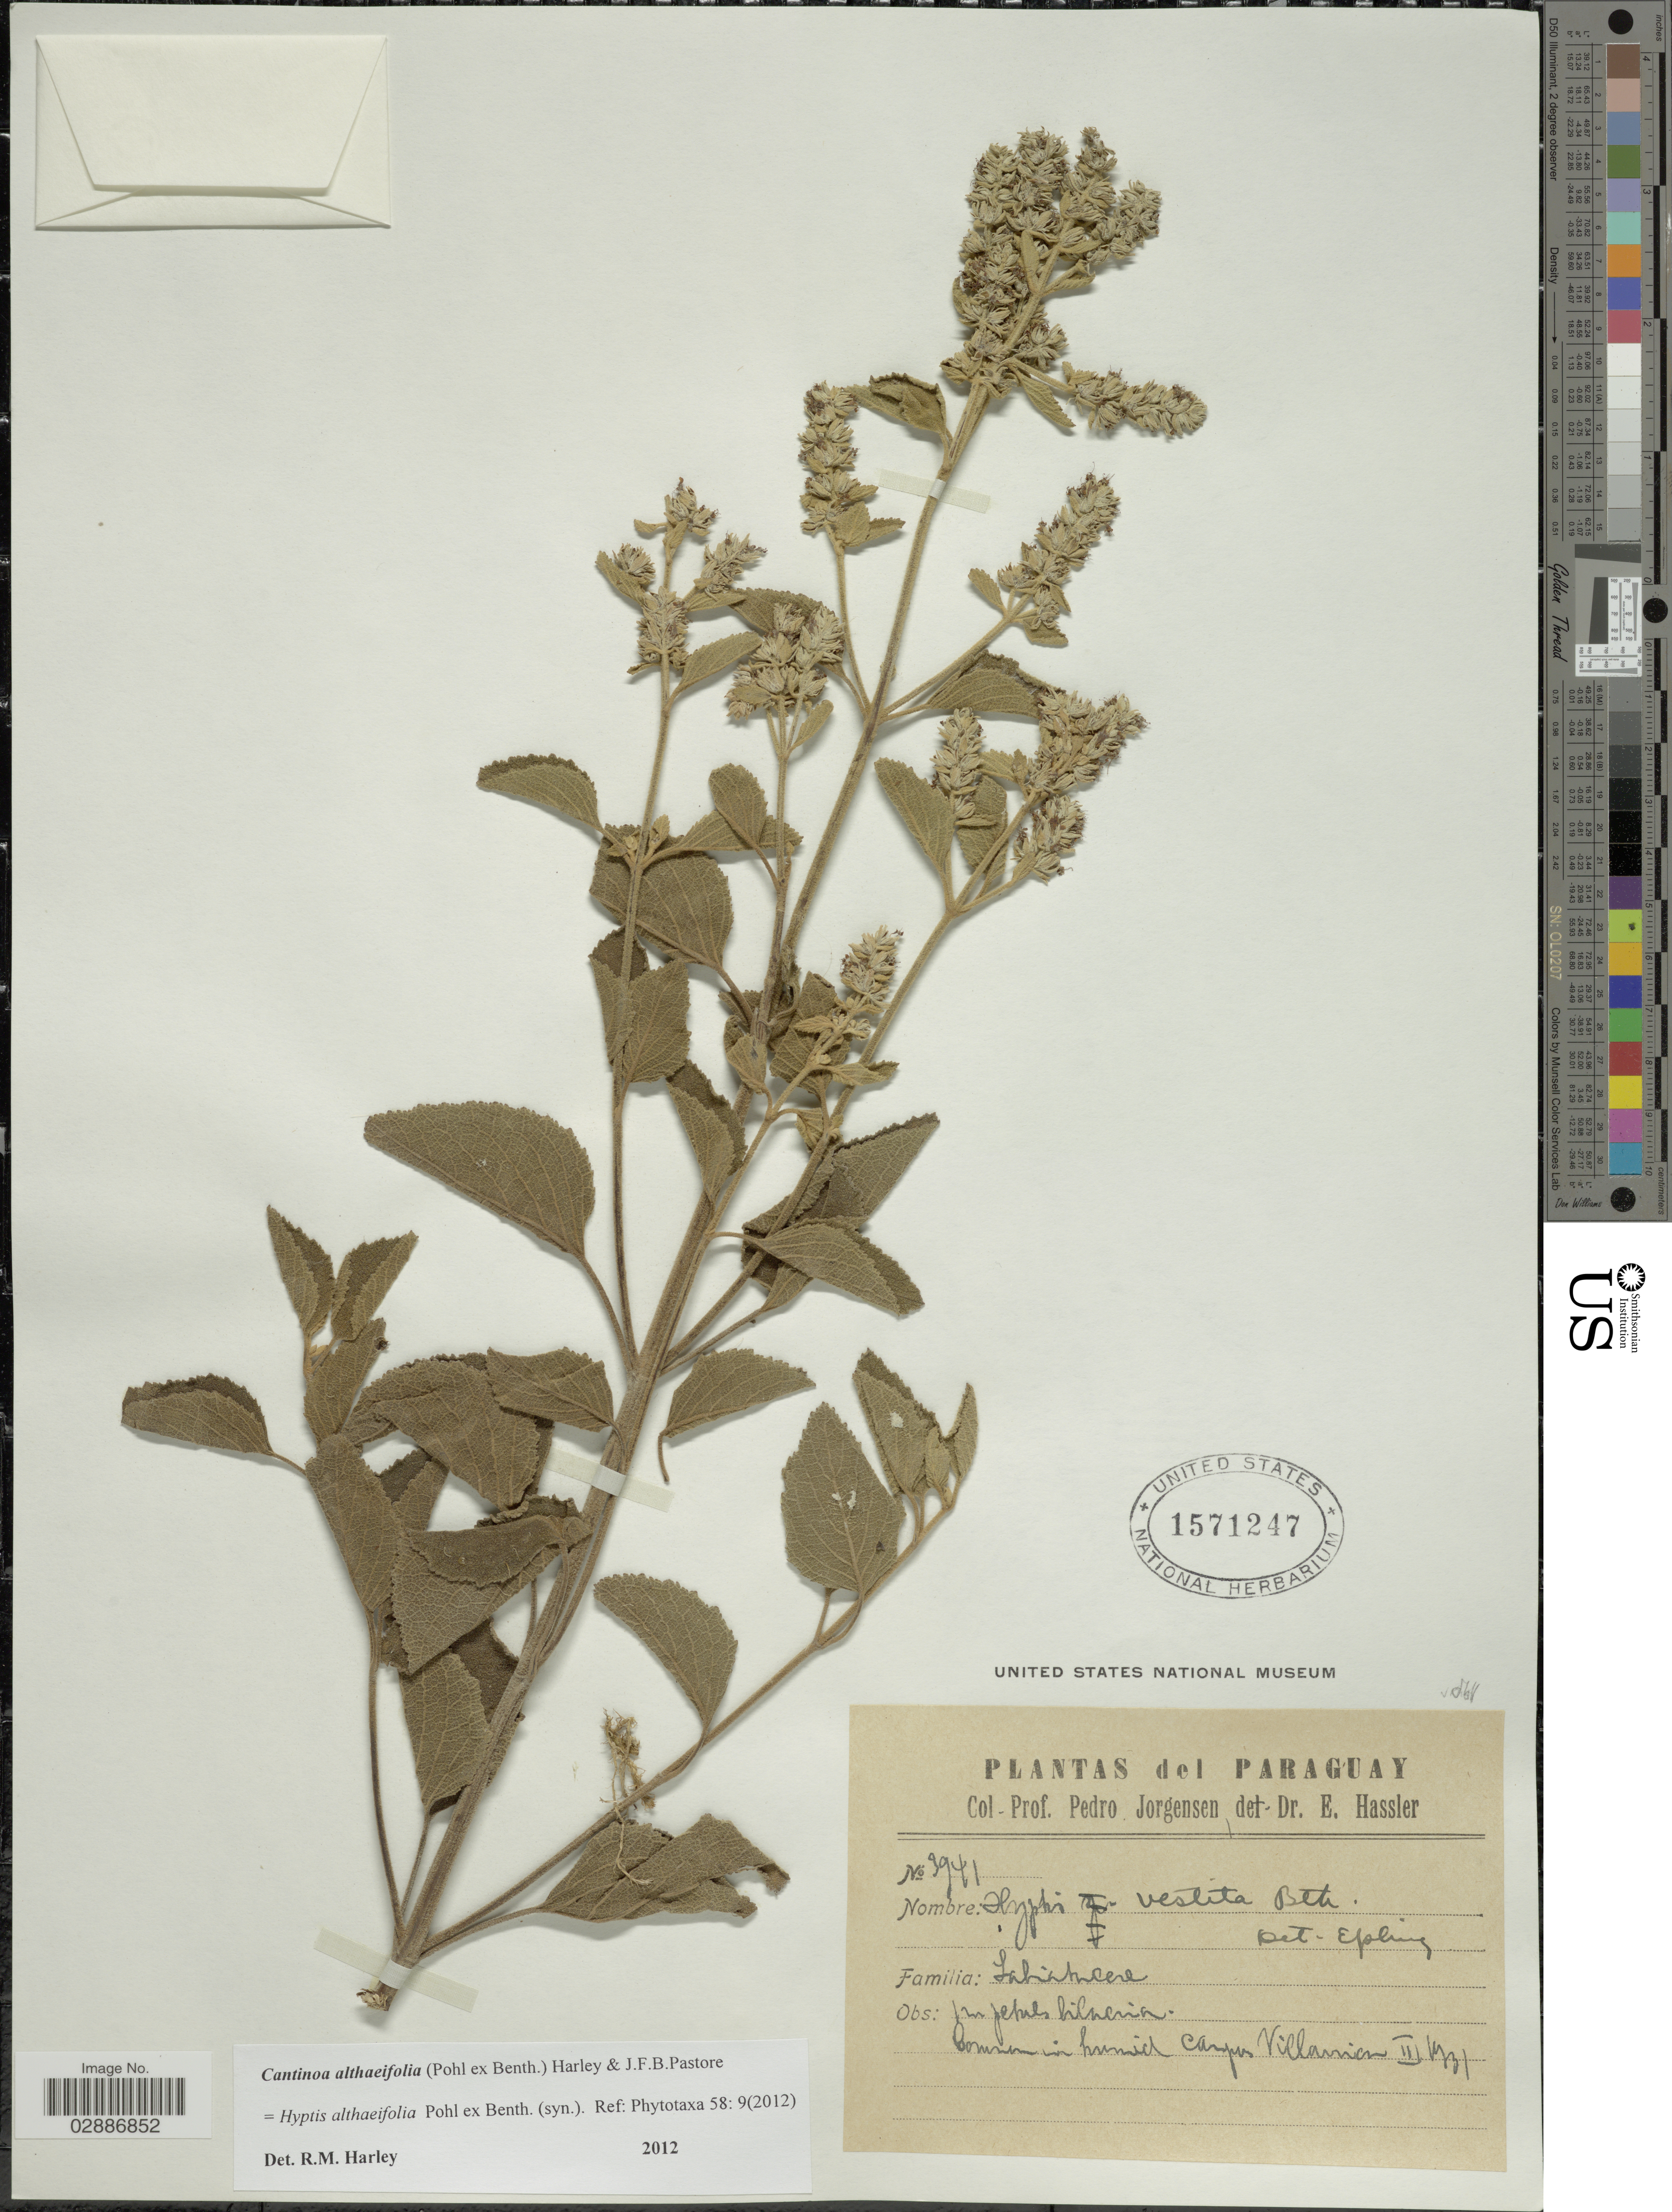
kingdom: Plantae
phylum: Tracheophyta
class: Magnoliopsida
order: Lamiales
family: Lamiaceae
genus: Cantinoa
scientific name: Cantinoa althaeifolia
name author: (Pohl ex Benth.) Harley & J.F.B. Pastore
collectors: P. Jörgensen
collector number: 3941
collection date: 1931-03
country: Paraguay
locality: Common in humid campus Villarica.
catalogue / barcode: US 1571247